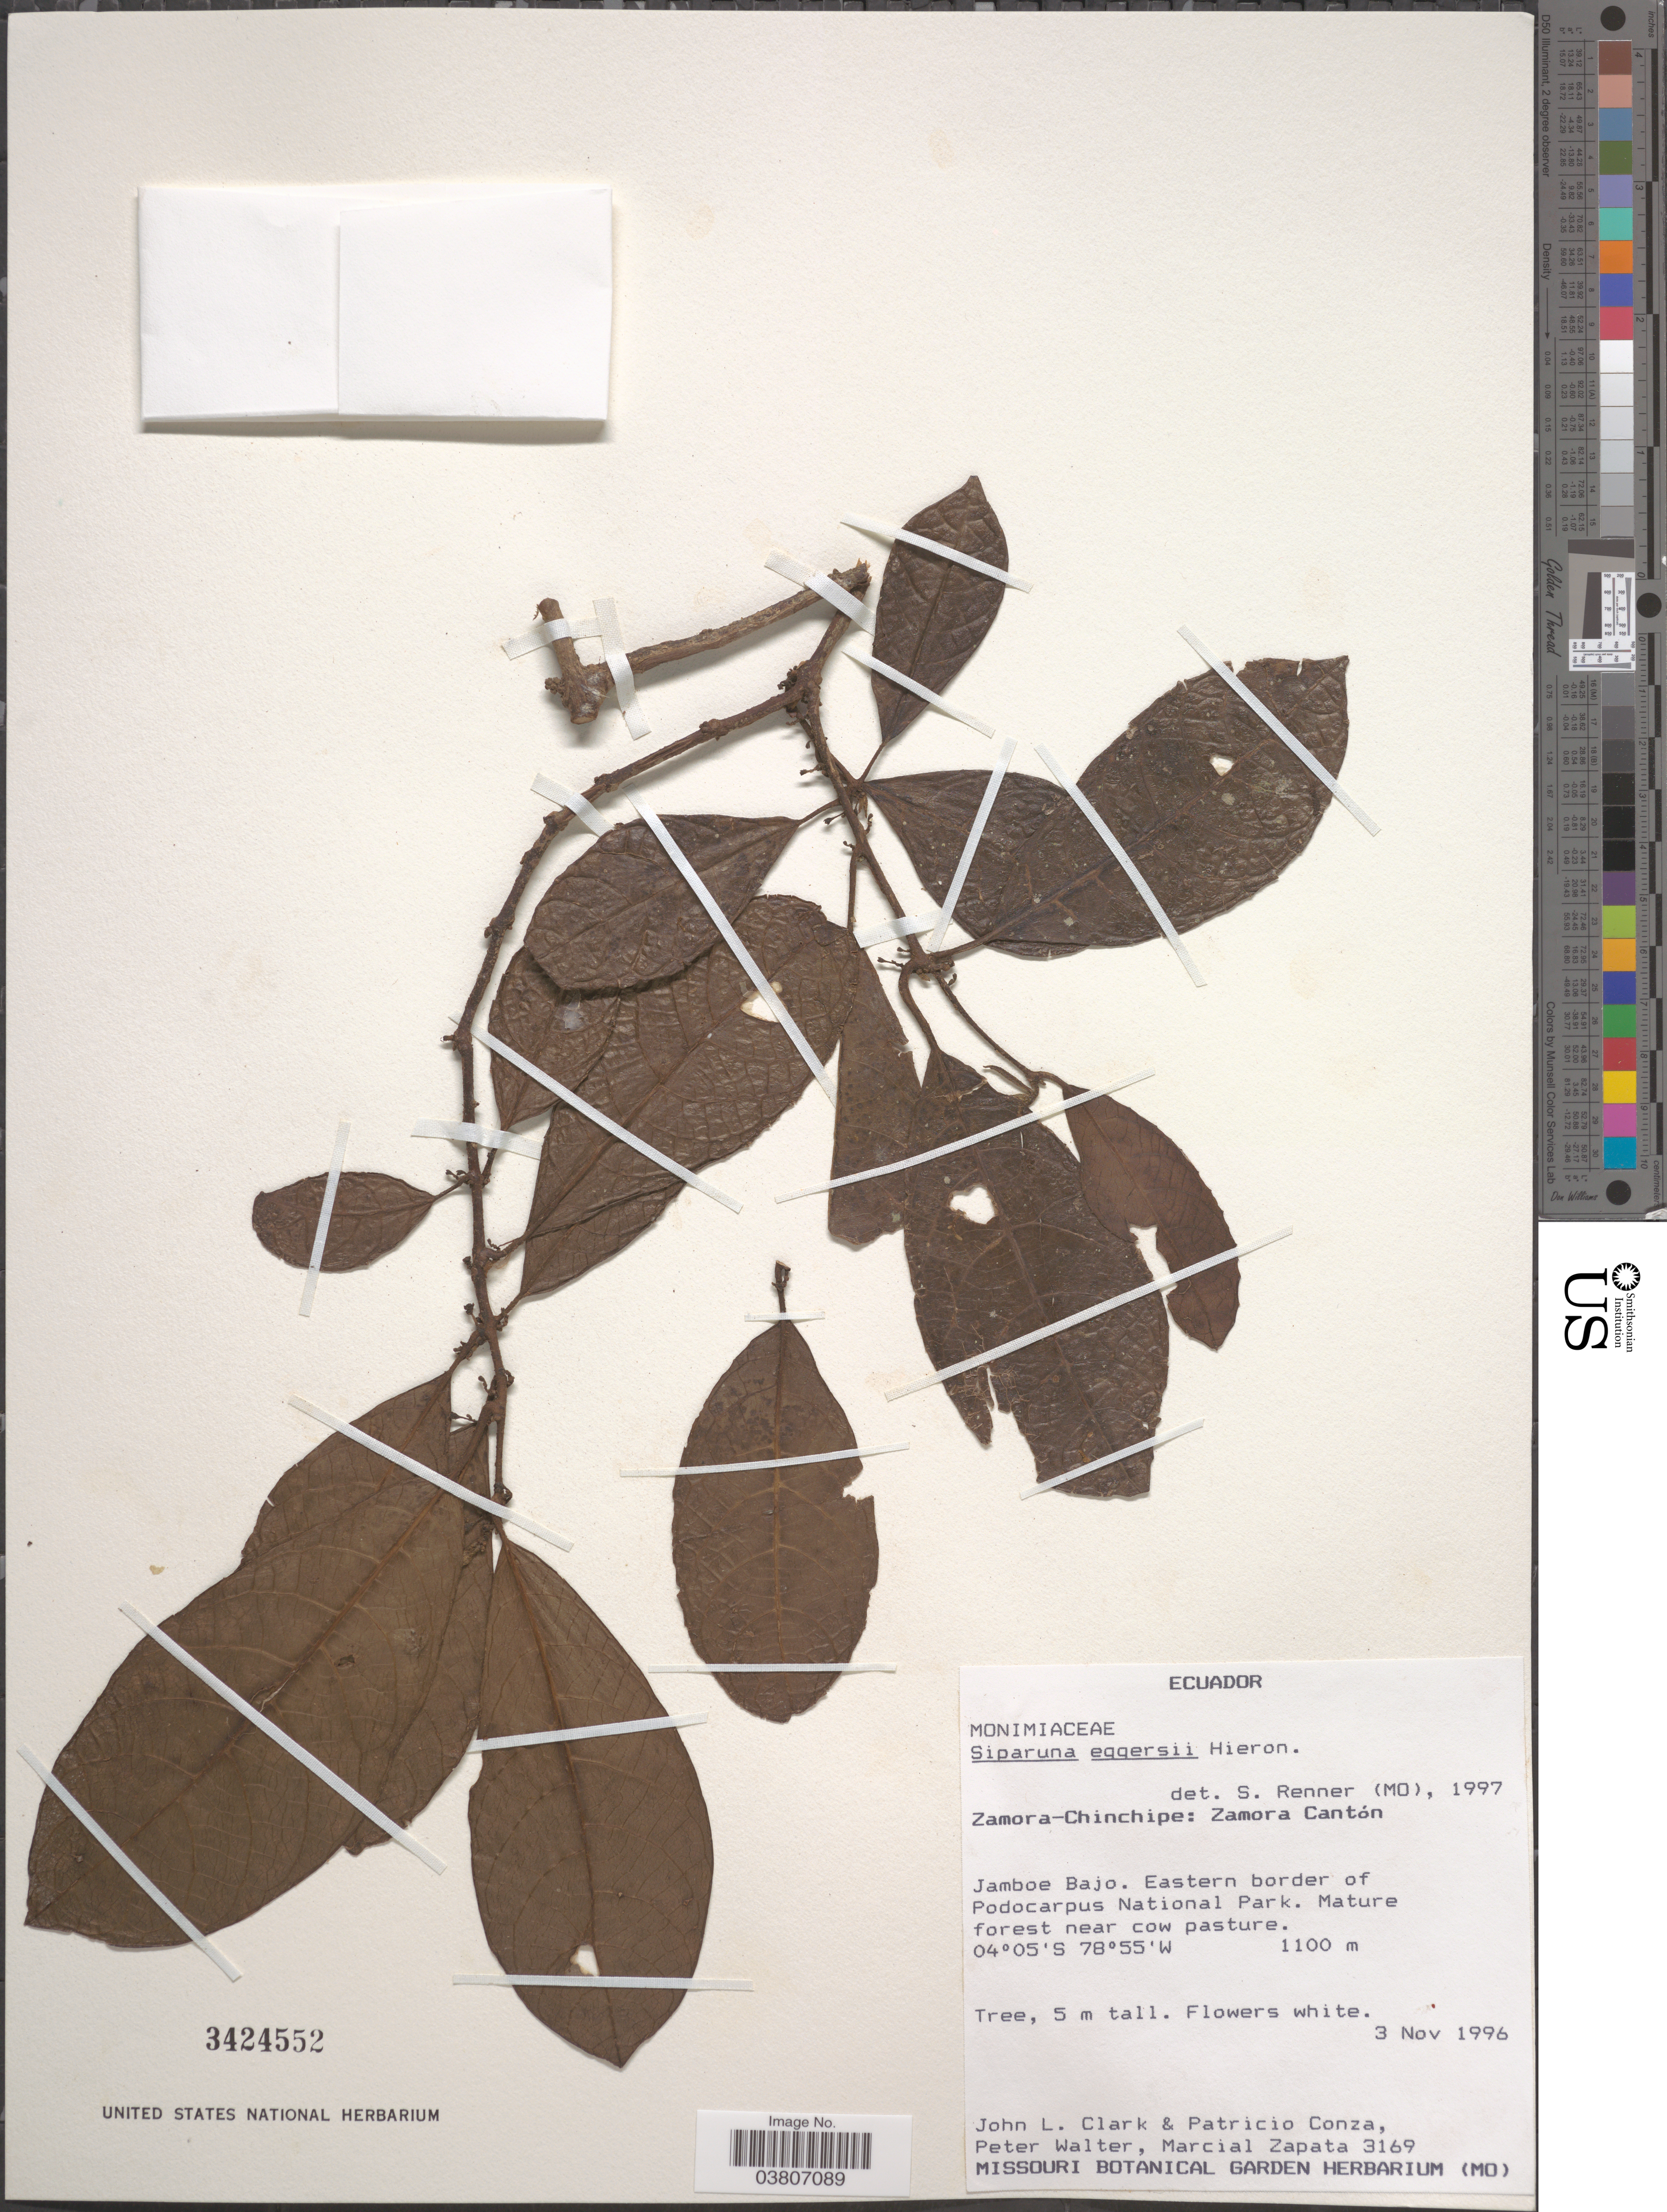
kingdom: Plantae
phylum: Tracheophyta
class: Magnoliopsida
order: Laurales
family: Siparunaceae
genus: Siparuna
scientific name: Siparuna eggersii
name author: Hieron.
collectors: J. L. Clark, P. Conza, P. Walter & M. Zapata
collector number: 3169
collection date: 1996-11-03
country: Ecuador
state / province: Zamora-Chinchipe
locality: Zamora Cantón. Jamboe Bajo. Eastern border of Podocarpus National Park. Mature forest near cow pasture.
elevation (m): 1100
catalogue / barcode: US 3424552